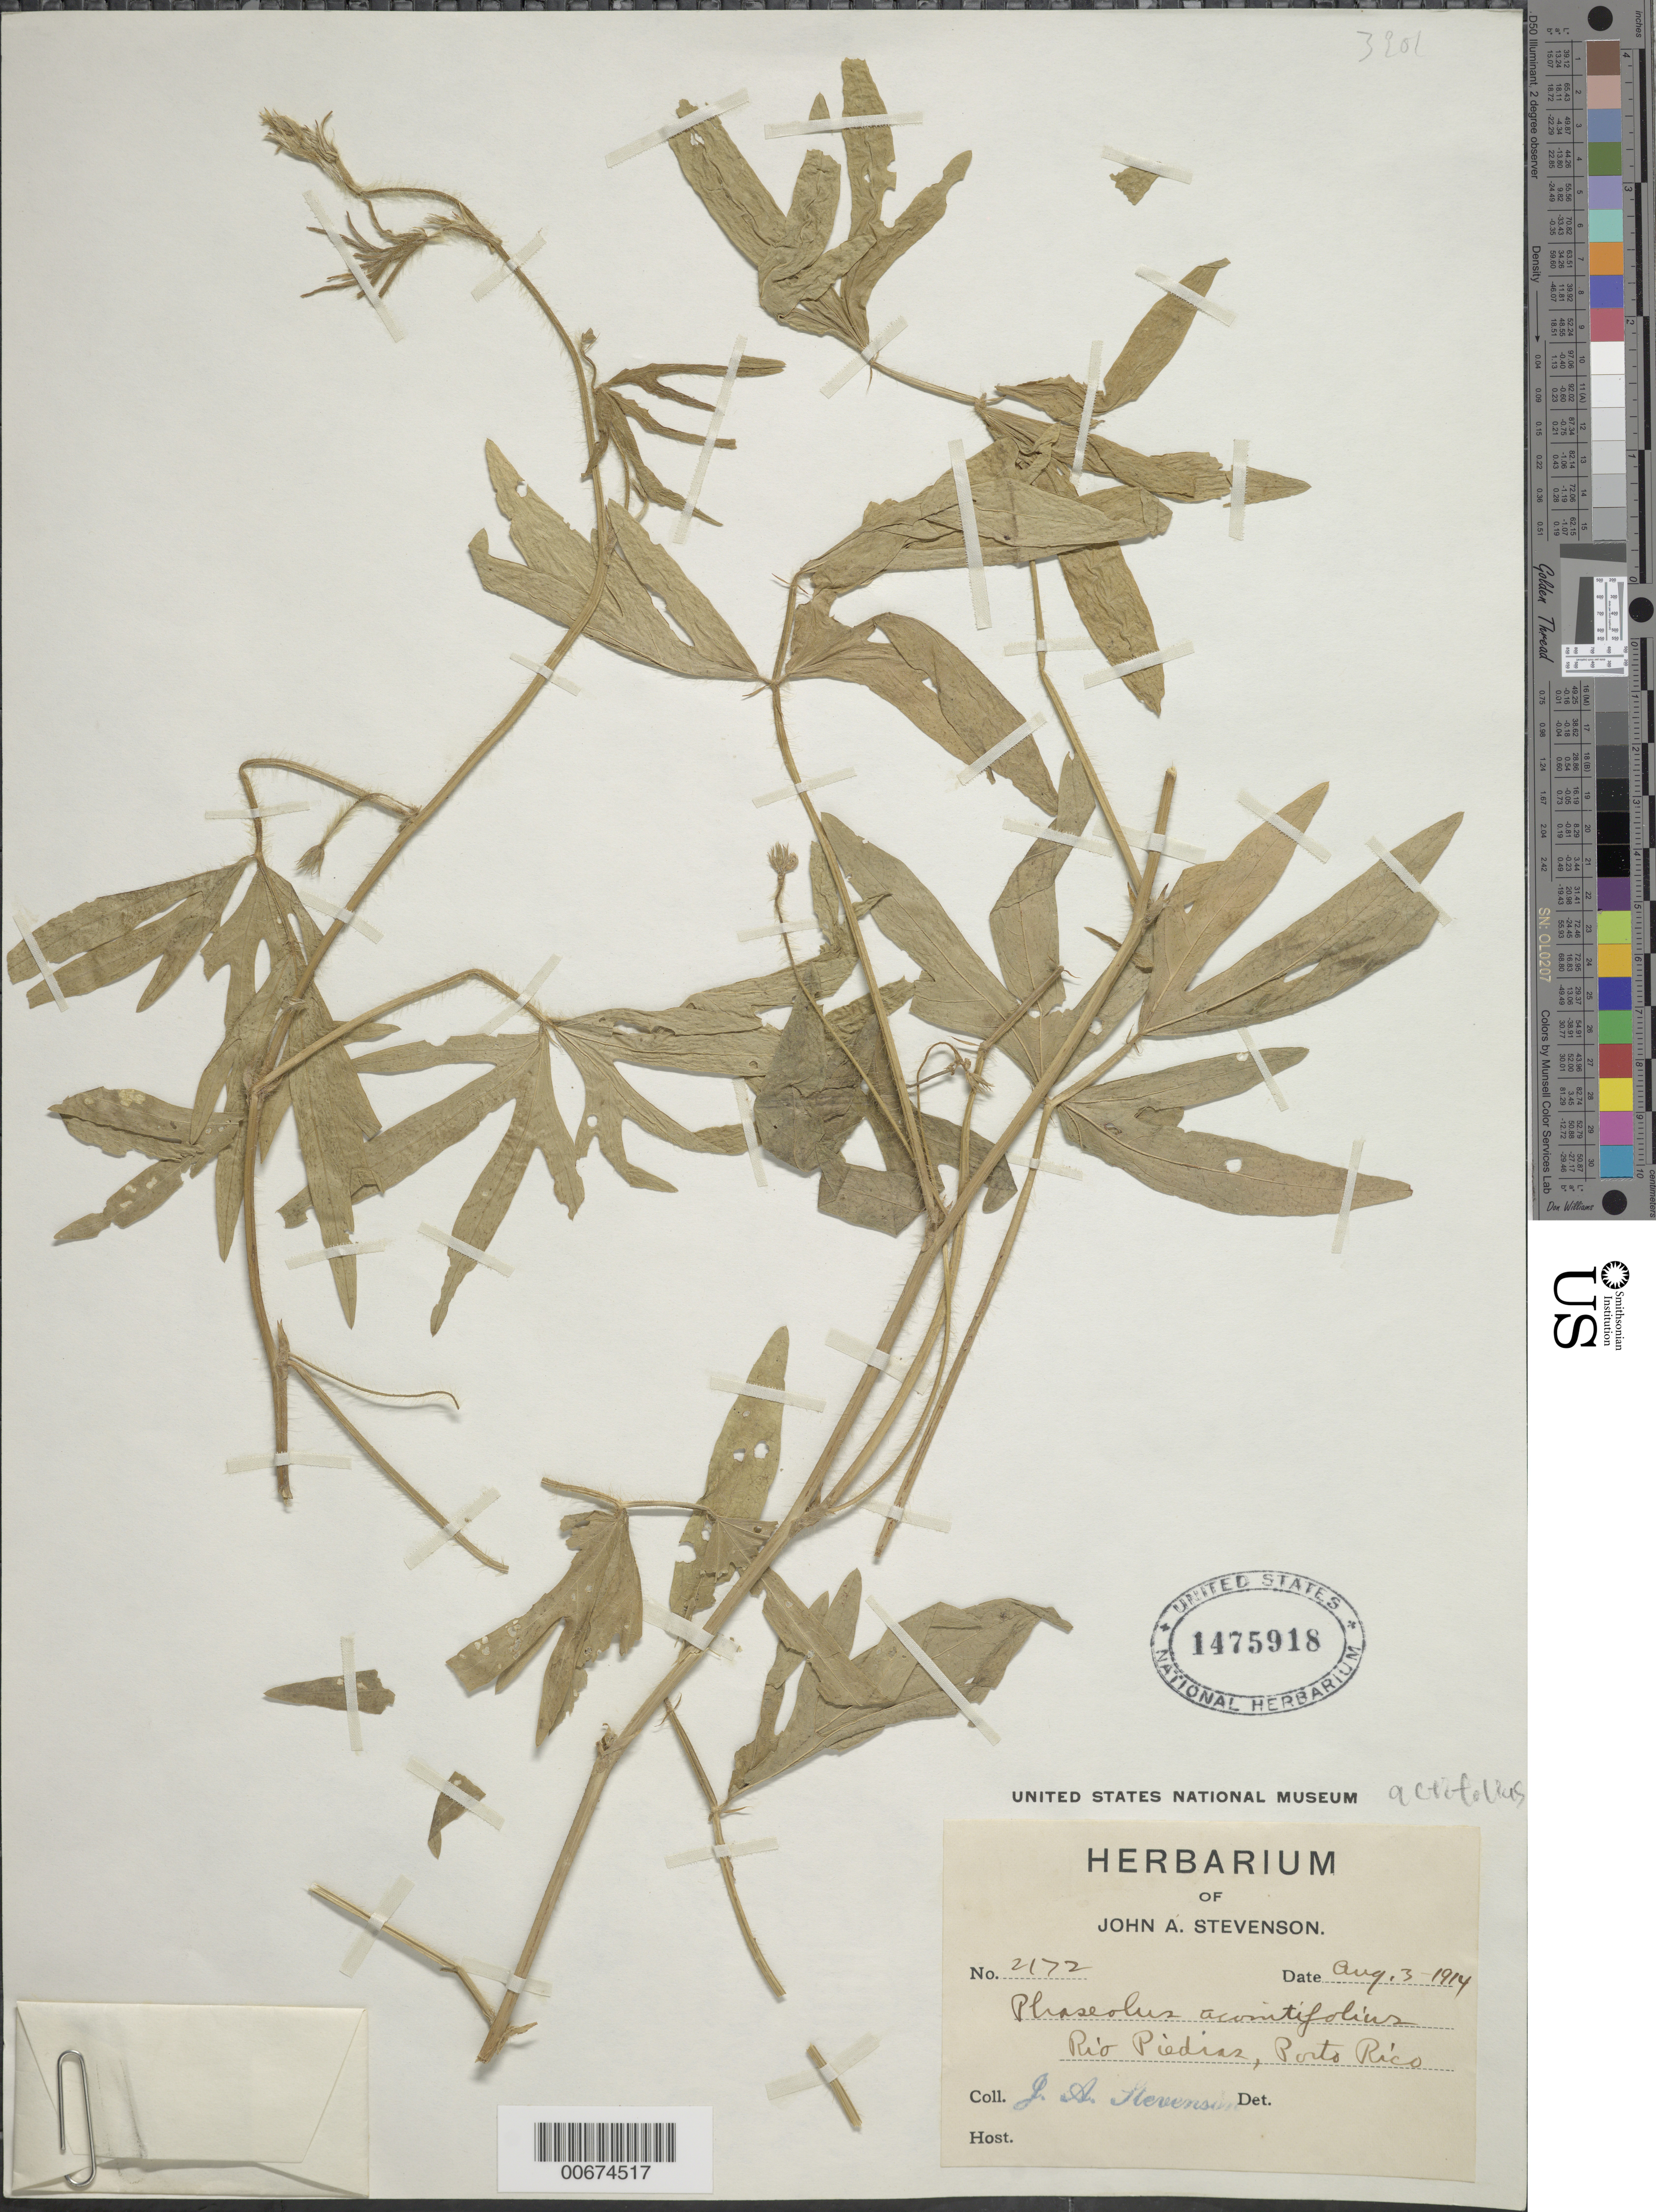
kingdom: Plantae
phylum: Tracheophyta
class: Magnoliopsida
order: Fabales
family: Fabaceae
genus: Phaseolus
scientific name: Phaseolus acutifolius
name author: A. Gray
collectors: J. A. Stevenson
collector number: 2172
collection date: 1914-08-03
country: Puerto Rico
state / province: Rio Piedras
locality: Rio Piedras, Porto Rico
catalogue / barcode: US 1475918